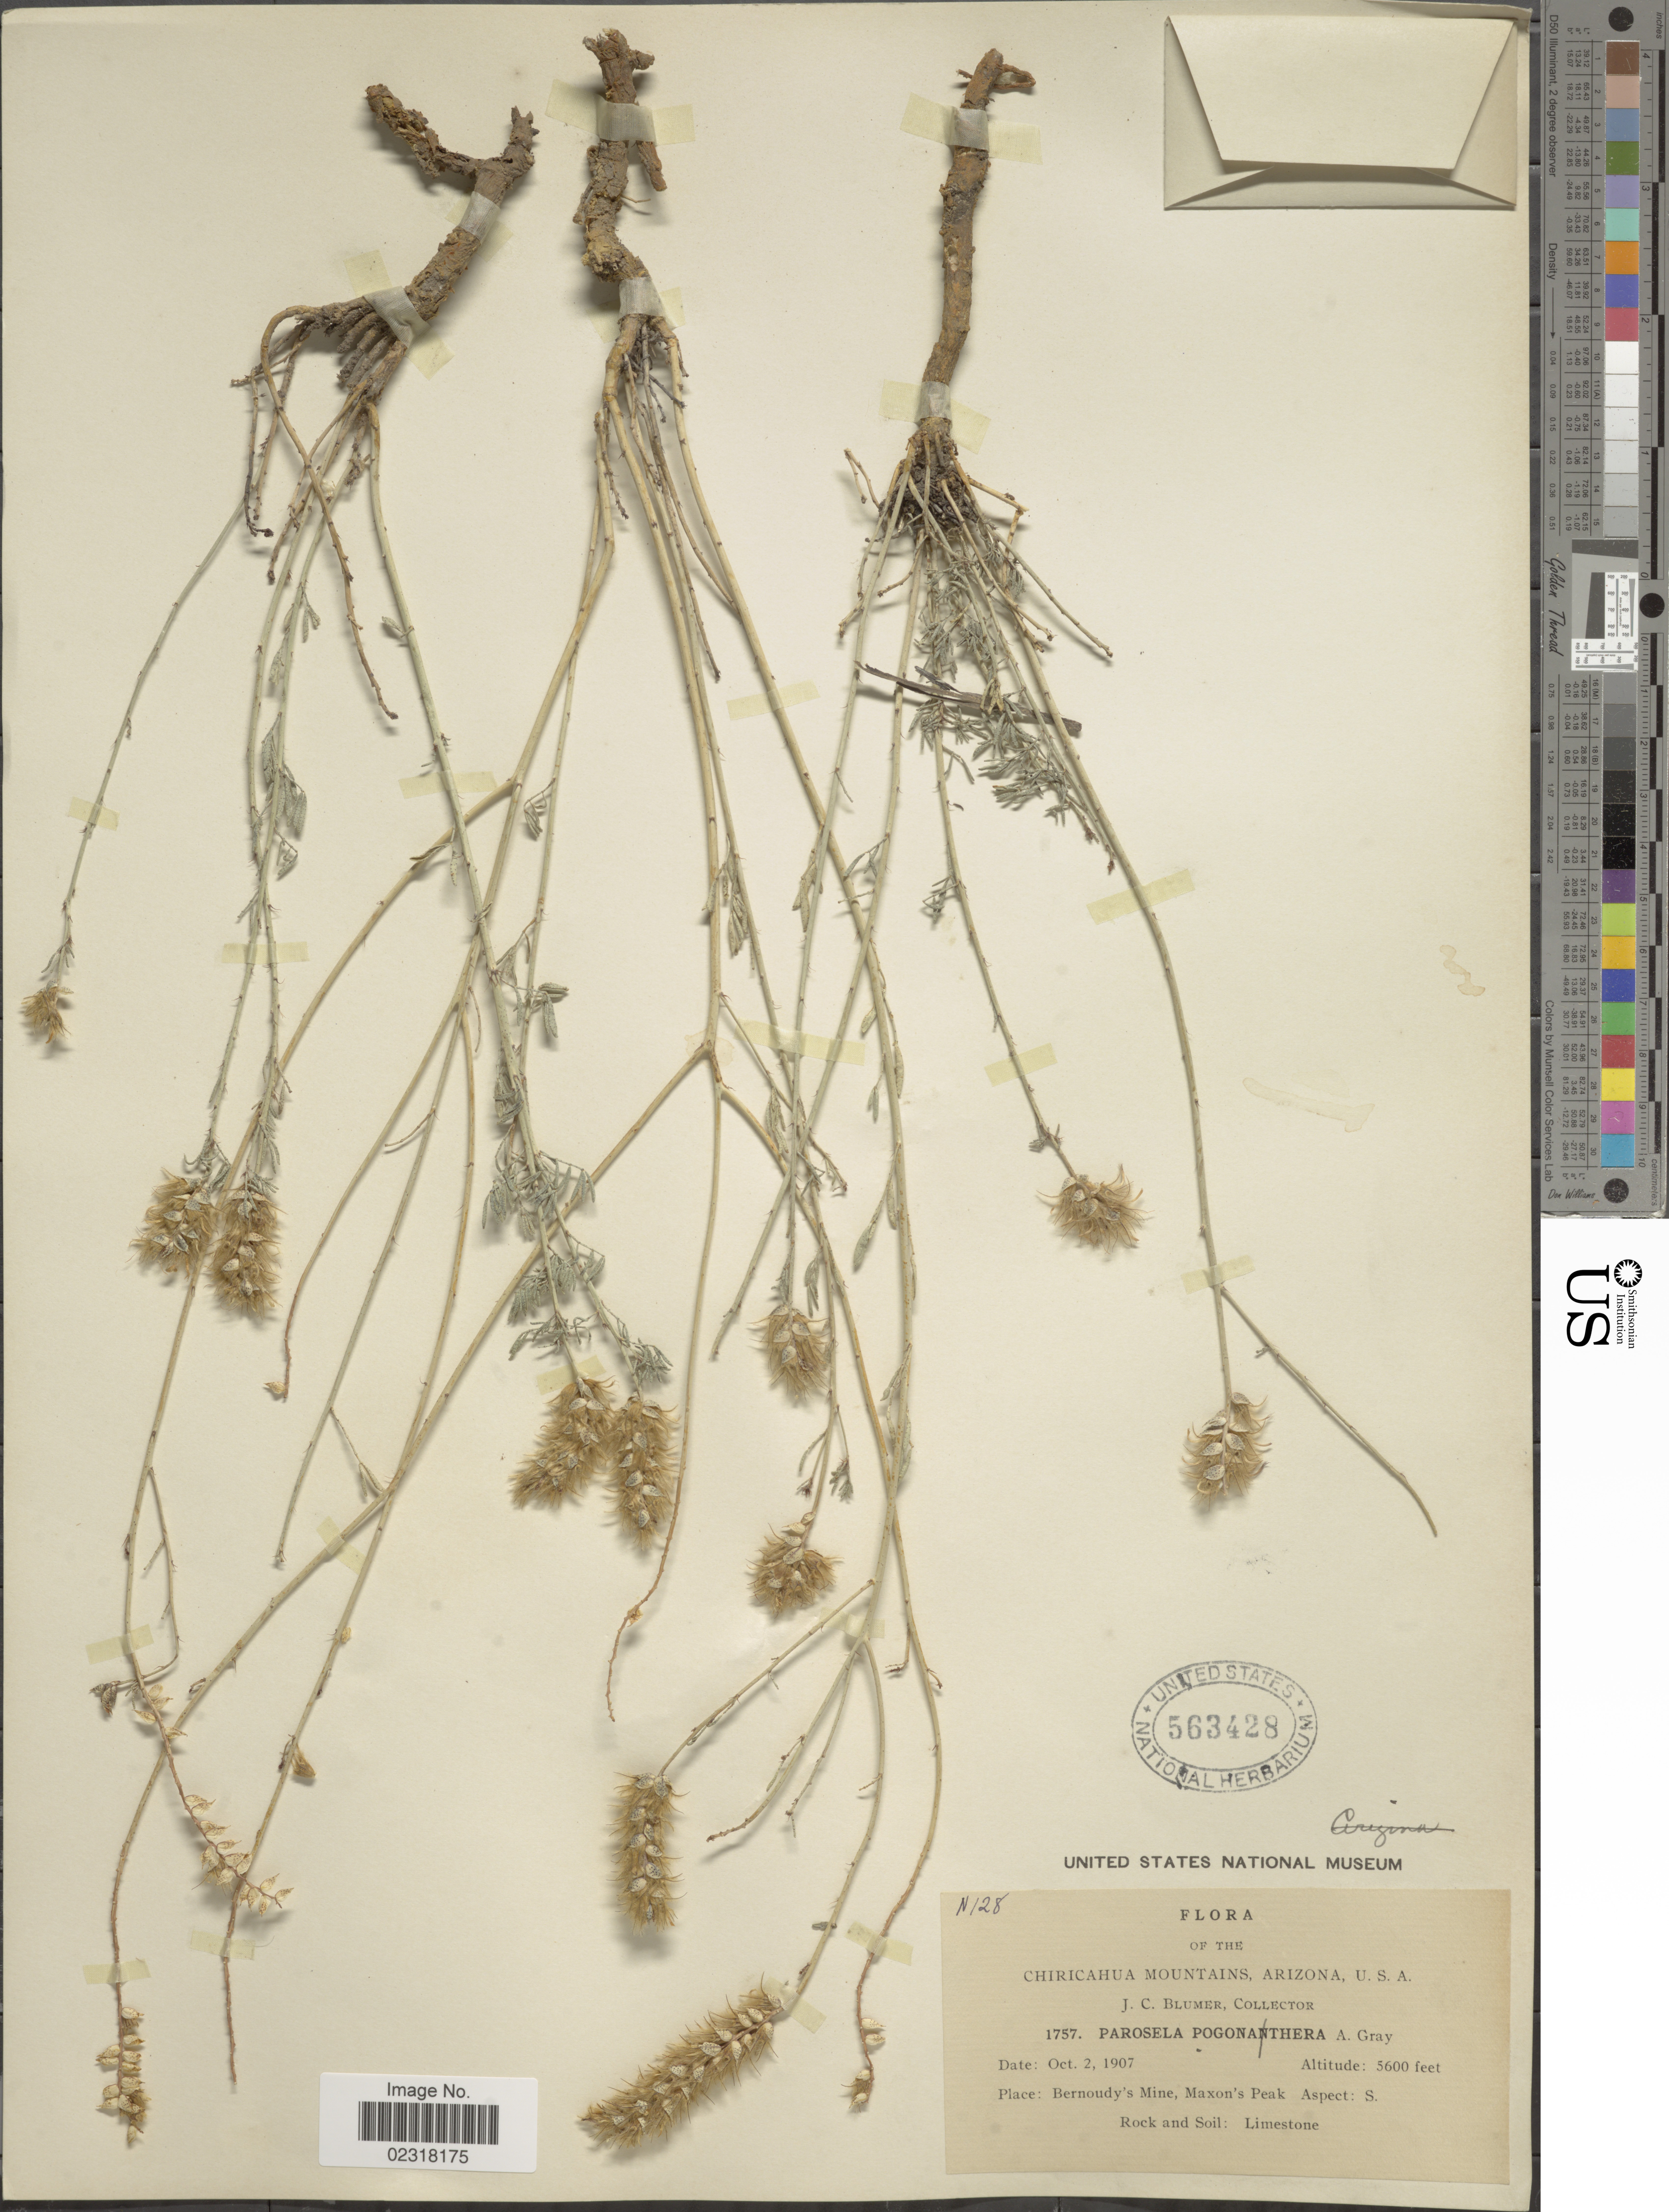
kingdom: Plantae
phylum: Tracheophyta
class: Magnoliopsida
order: Fabales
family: Fabaceae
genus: Dalea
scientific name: Dalea pogonathera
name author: A. Gray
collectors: J. C. Blumer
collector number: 1757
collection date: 1907-10-02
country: United States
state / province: Arizona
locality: Chiricahua Mountains, Bernoudy's Mine, Maxon Peak Aspect: S. Rock and soil: Limestone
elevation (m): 1707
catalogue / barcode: US 563428